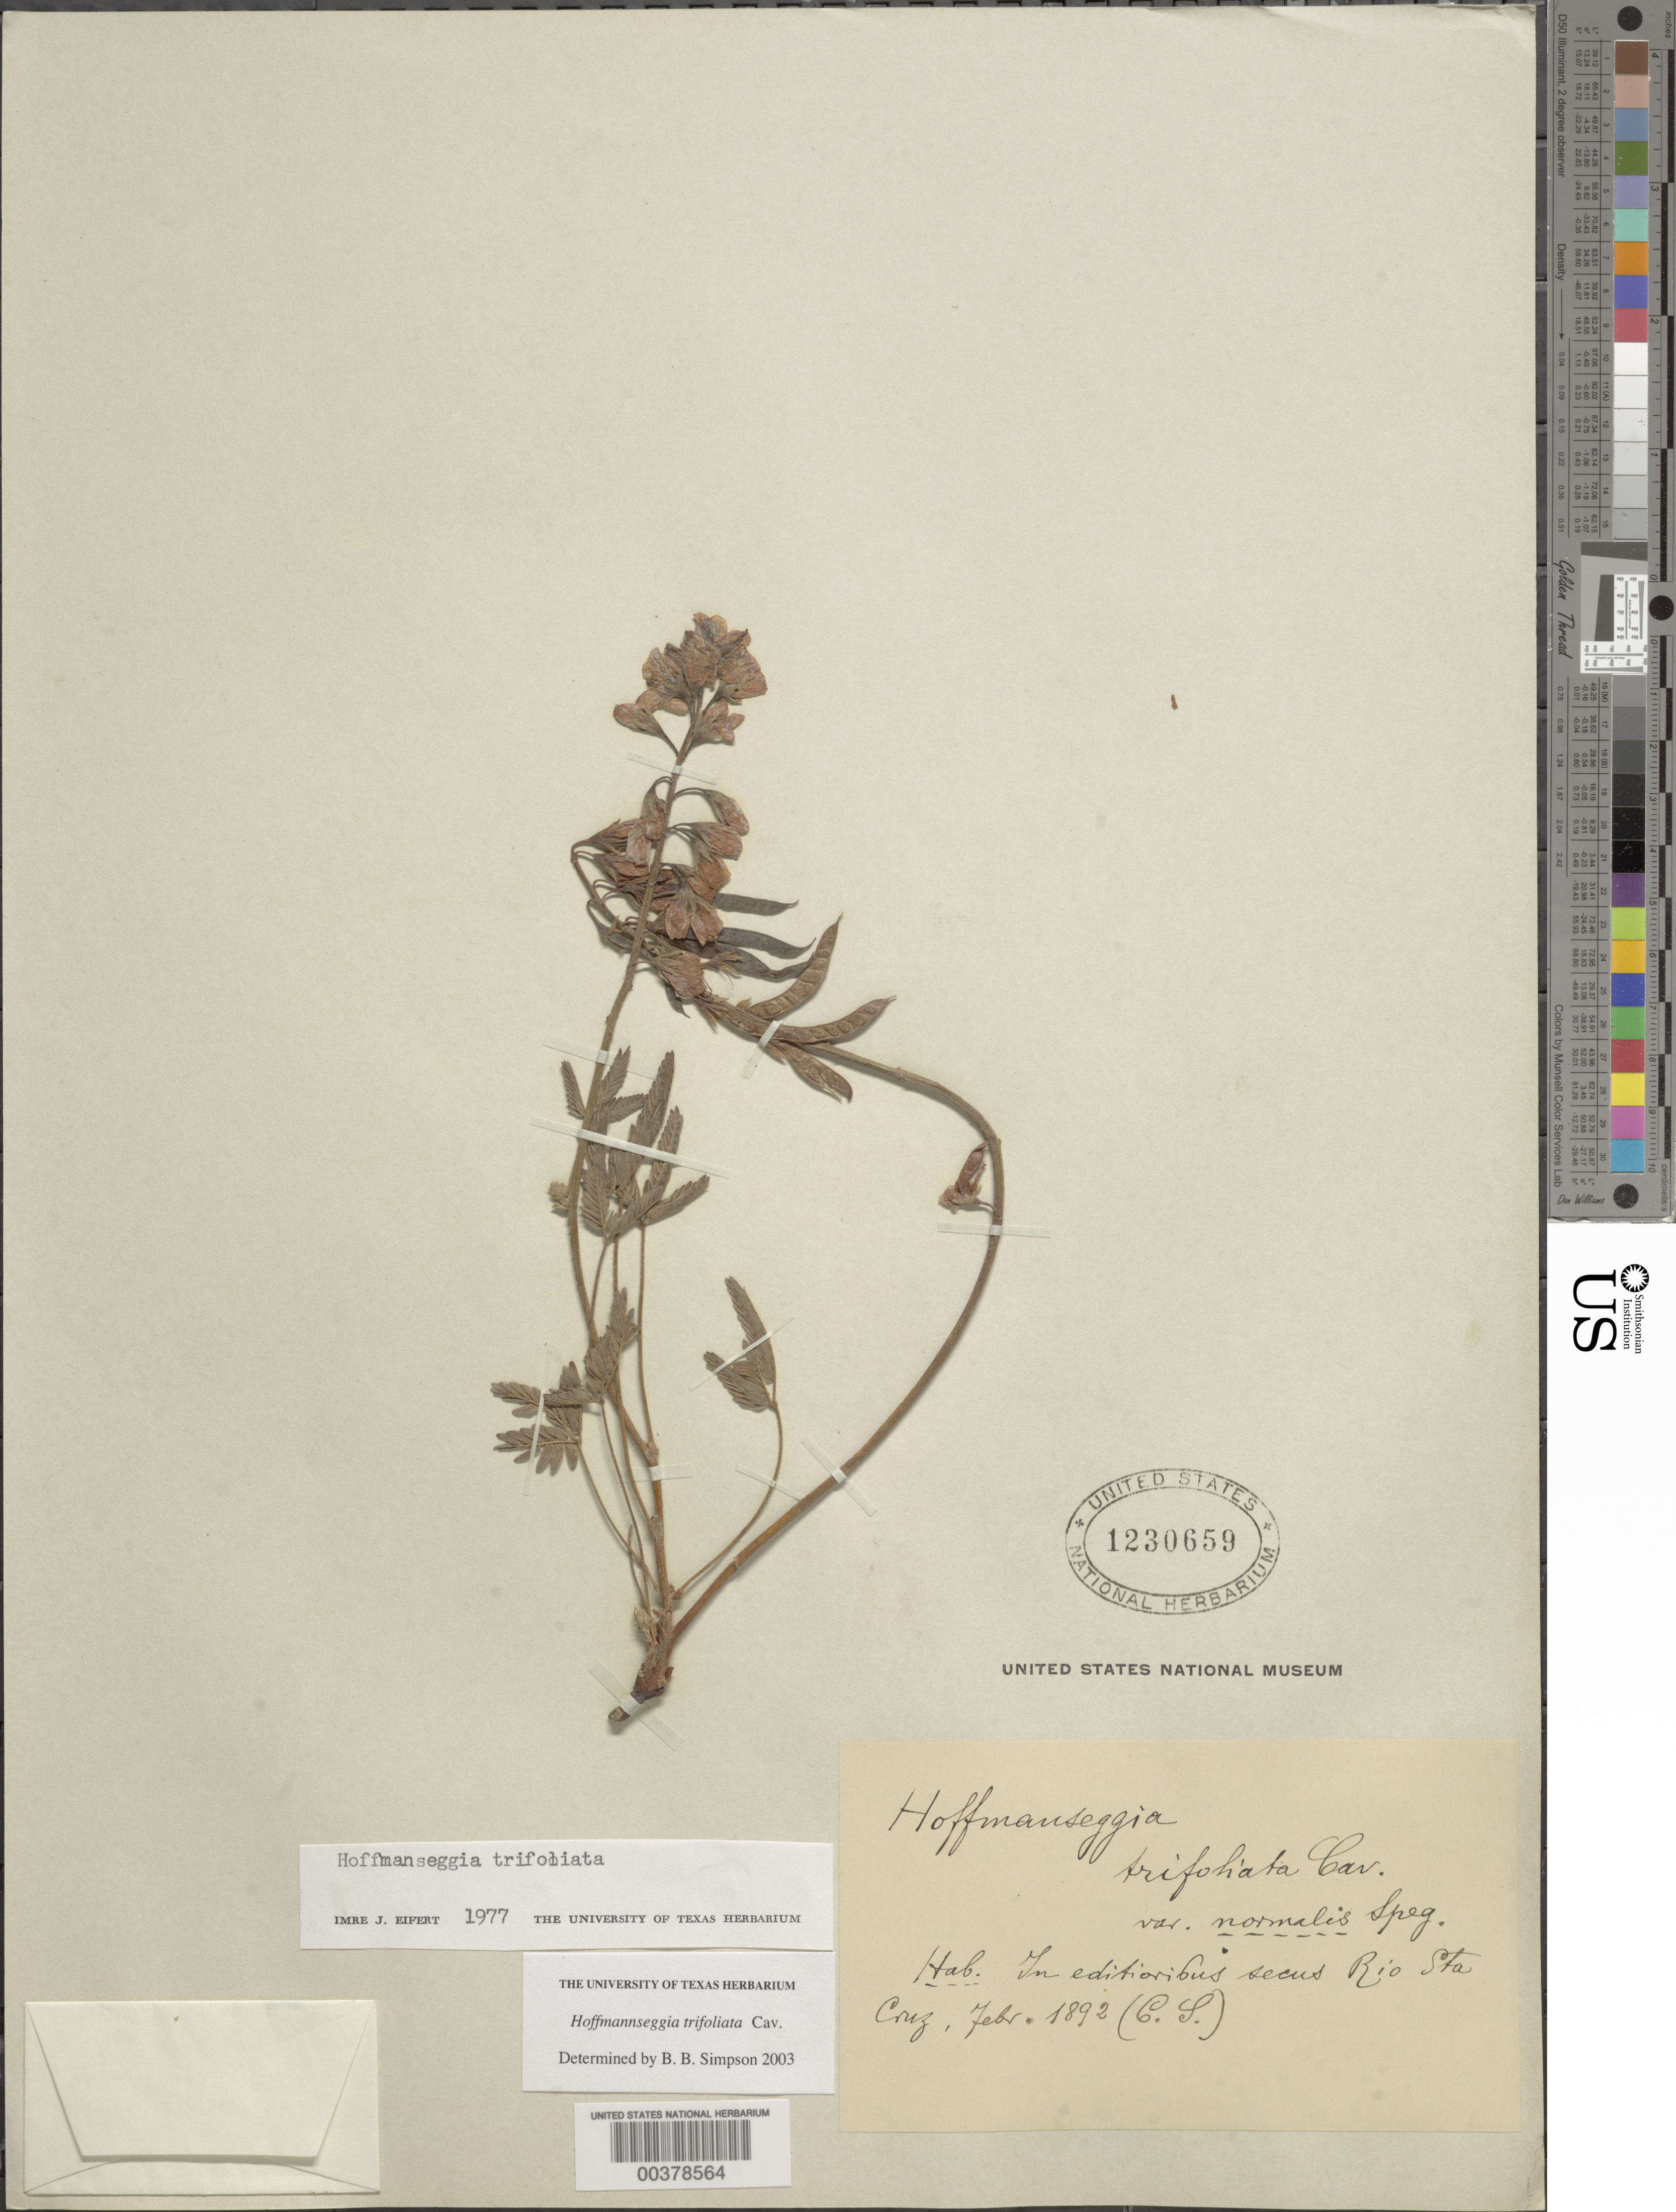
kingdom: Plantae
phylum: Tracheophyta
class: Magnoliopsida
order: Fabales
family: Fabaceae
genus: Hoffmannseggia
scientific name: Hoffmannseggia trifoliata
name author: Cav.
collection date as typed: Feb 1892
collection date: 1892-02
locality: Rio sta. cruz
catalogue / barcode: US 1230659